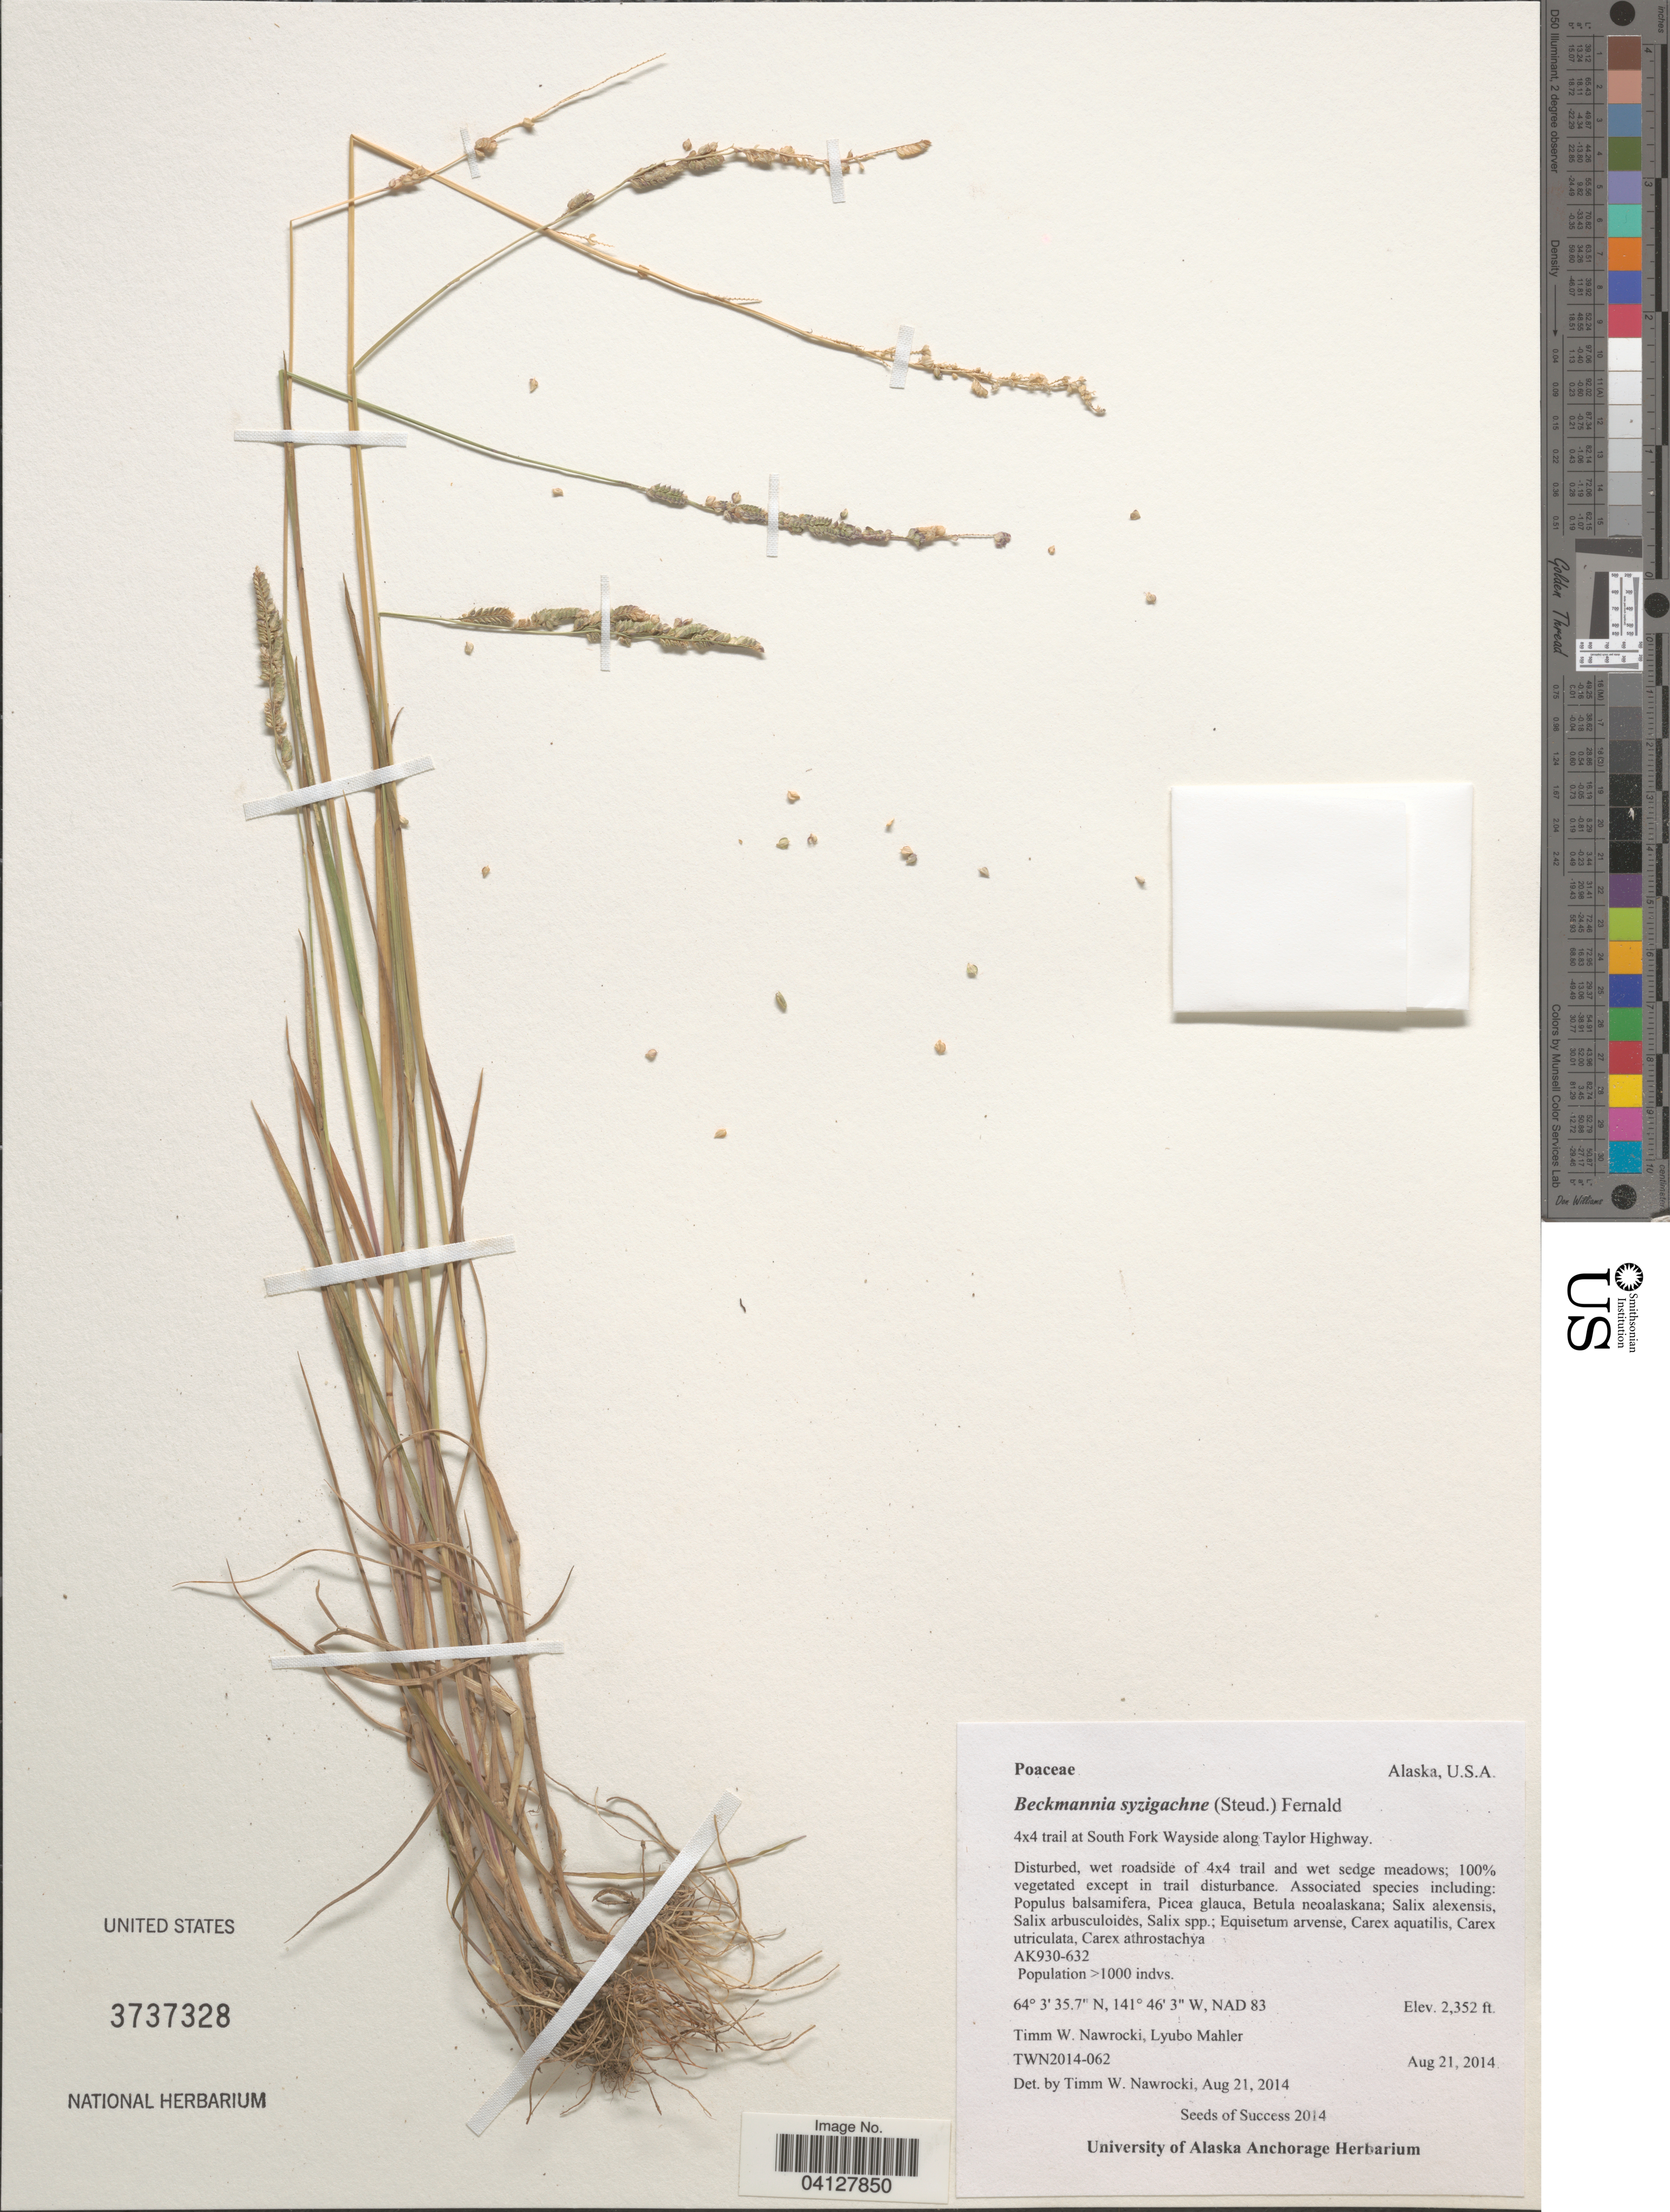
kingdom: Plantae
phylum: Tracheophyta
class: Liliopsida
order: Poales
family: Poaceae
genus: Beckmannia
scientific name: Beckmannia syzigachne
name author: (Steud.) Fernald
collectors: T. Nawrocki & L. Mahler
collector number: TWN2014-062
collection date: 2014-08-21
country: United States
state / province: Alaska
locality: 4x4 trail at South Fork Wayside along Taylor Highway.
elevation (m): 717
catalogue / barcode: US 3737328